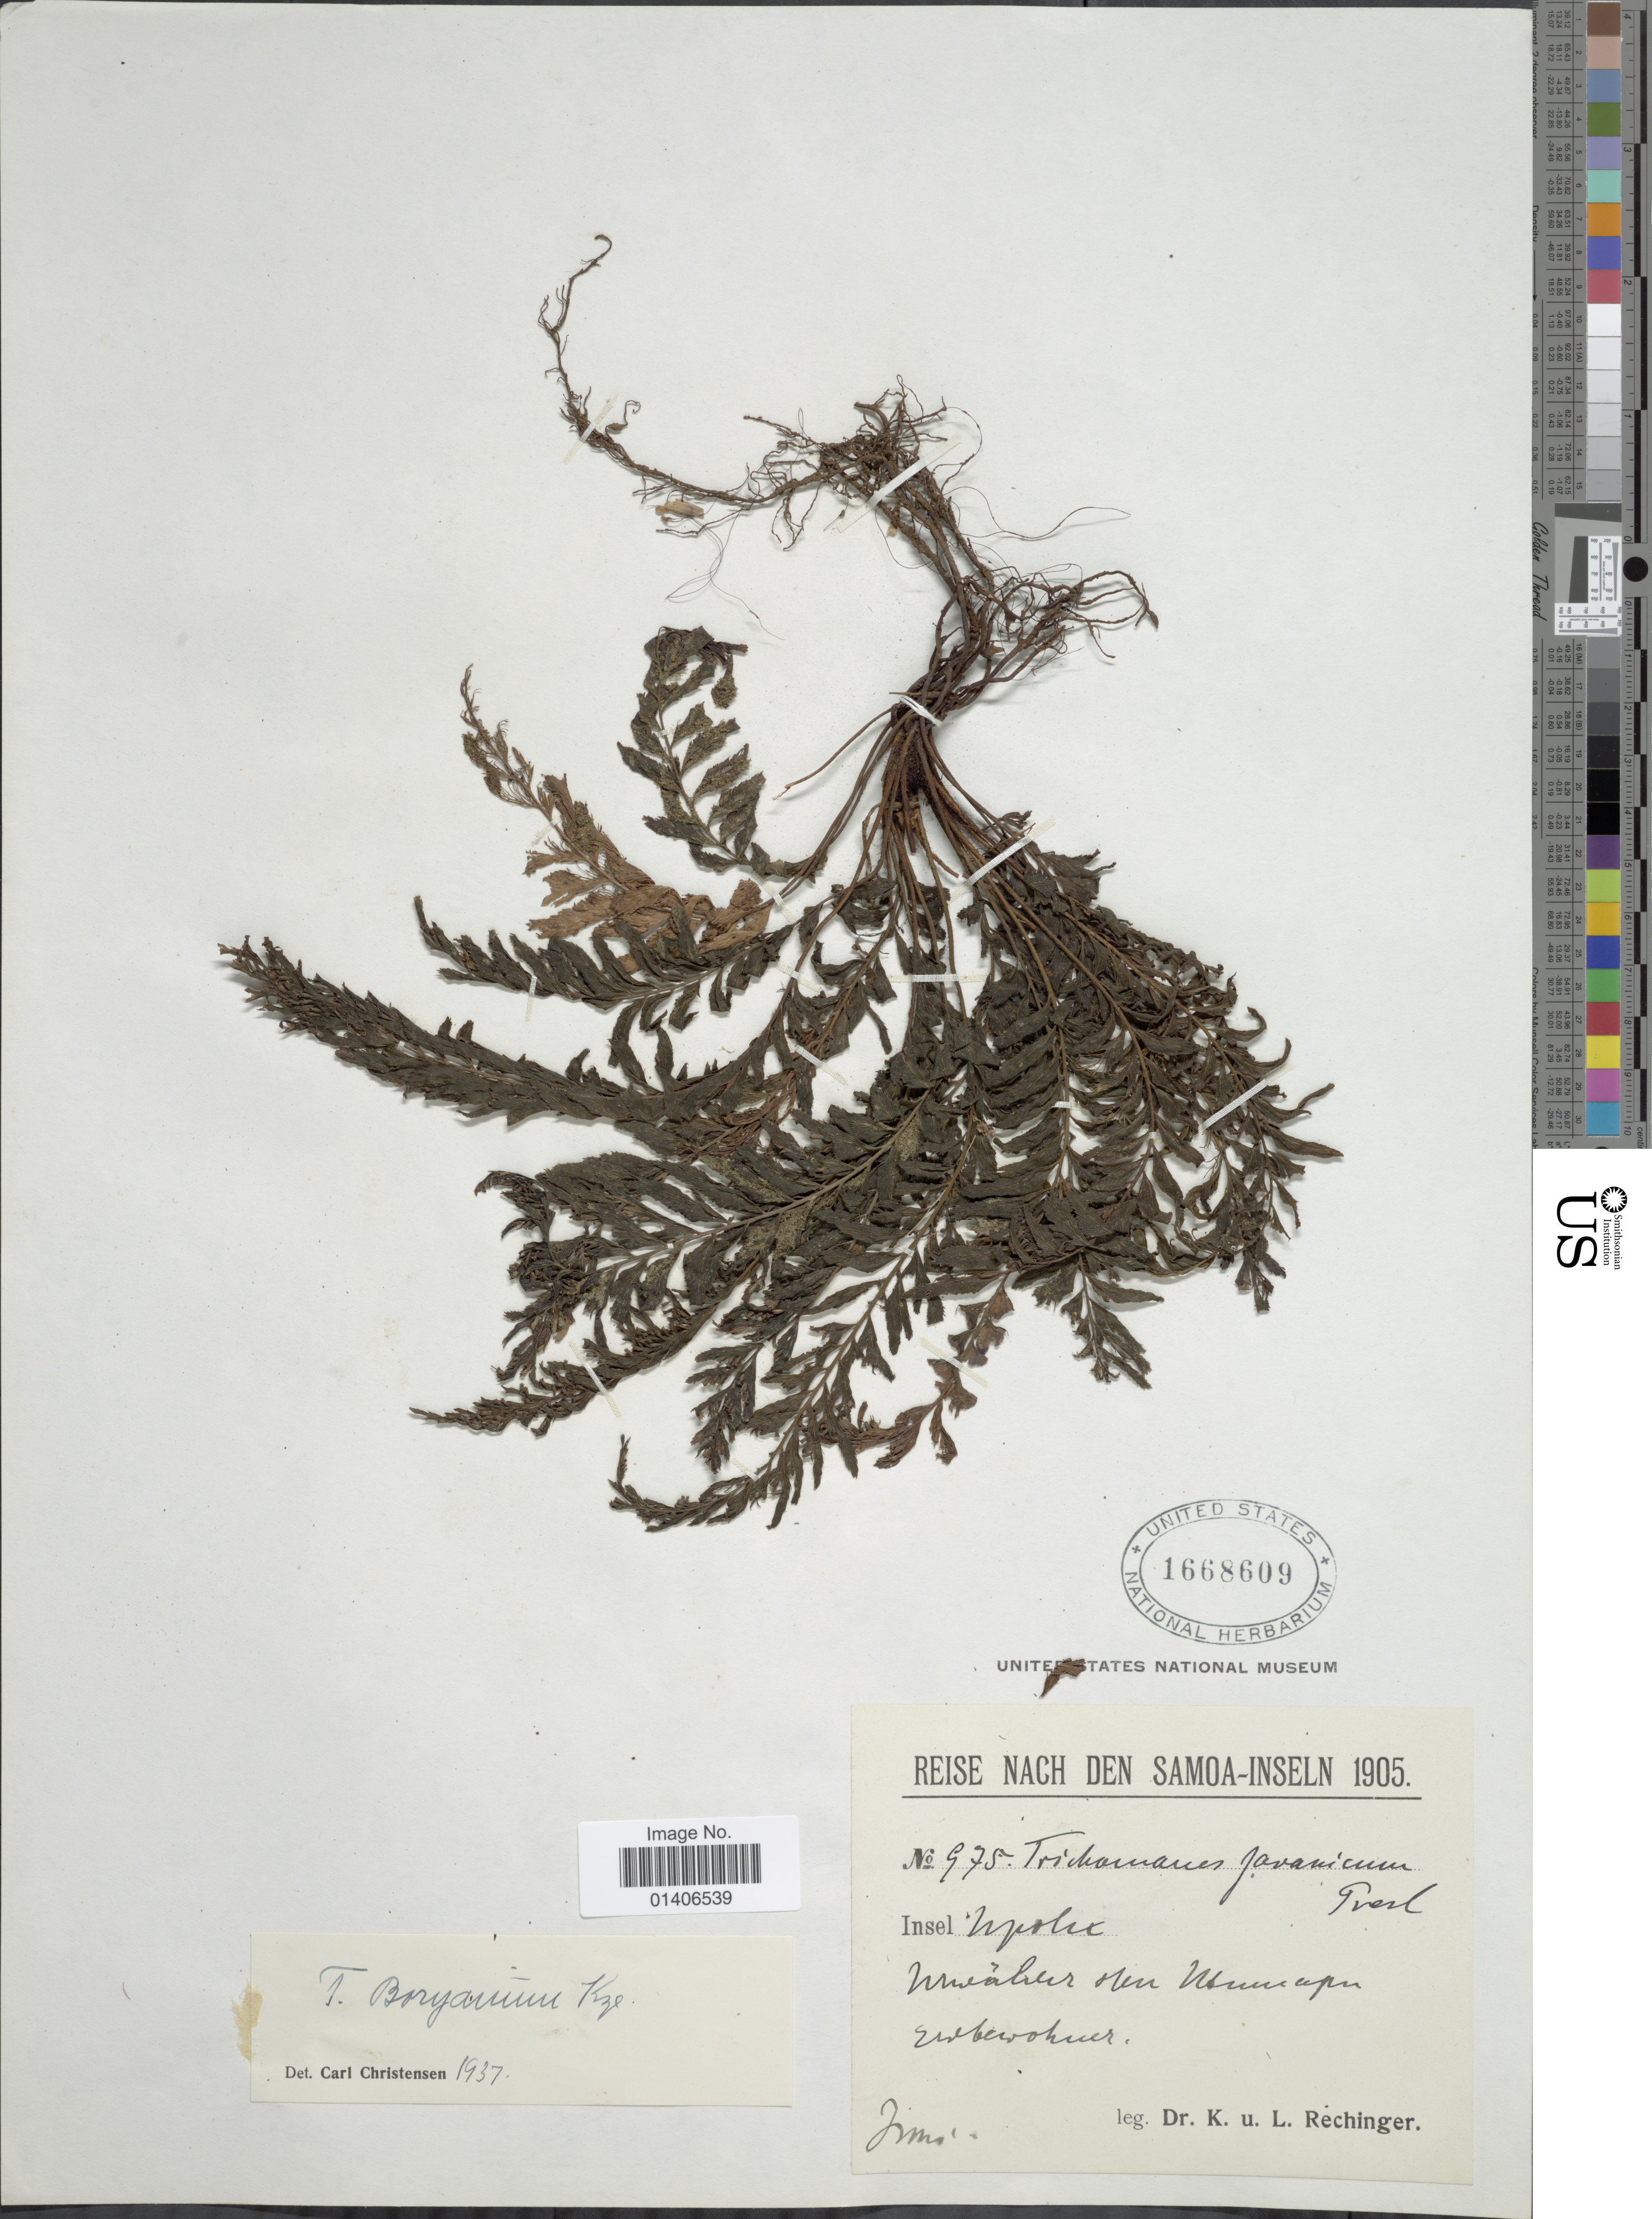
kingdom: Plantae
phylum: Tracheophyta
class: Polypodiopsida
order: Hymenophyllales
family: Hymenophyllaceae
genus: Cephalomanes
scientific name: Cephalomanes atrovirens subsp. boryanum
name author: (Kunze) K. Iwats.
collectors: K. Rechinger & L. Rechinger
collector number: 975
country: Samoa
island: Upolu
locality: Insel Upolu, [illegible text]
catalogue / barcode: US 1668609